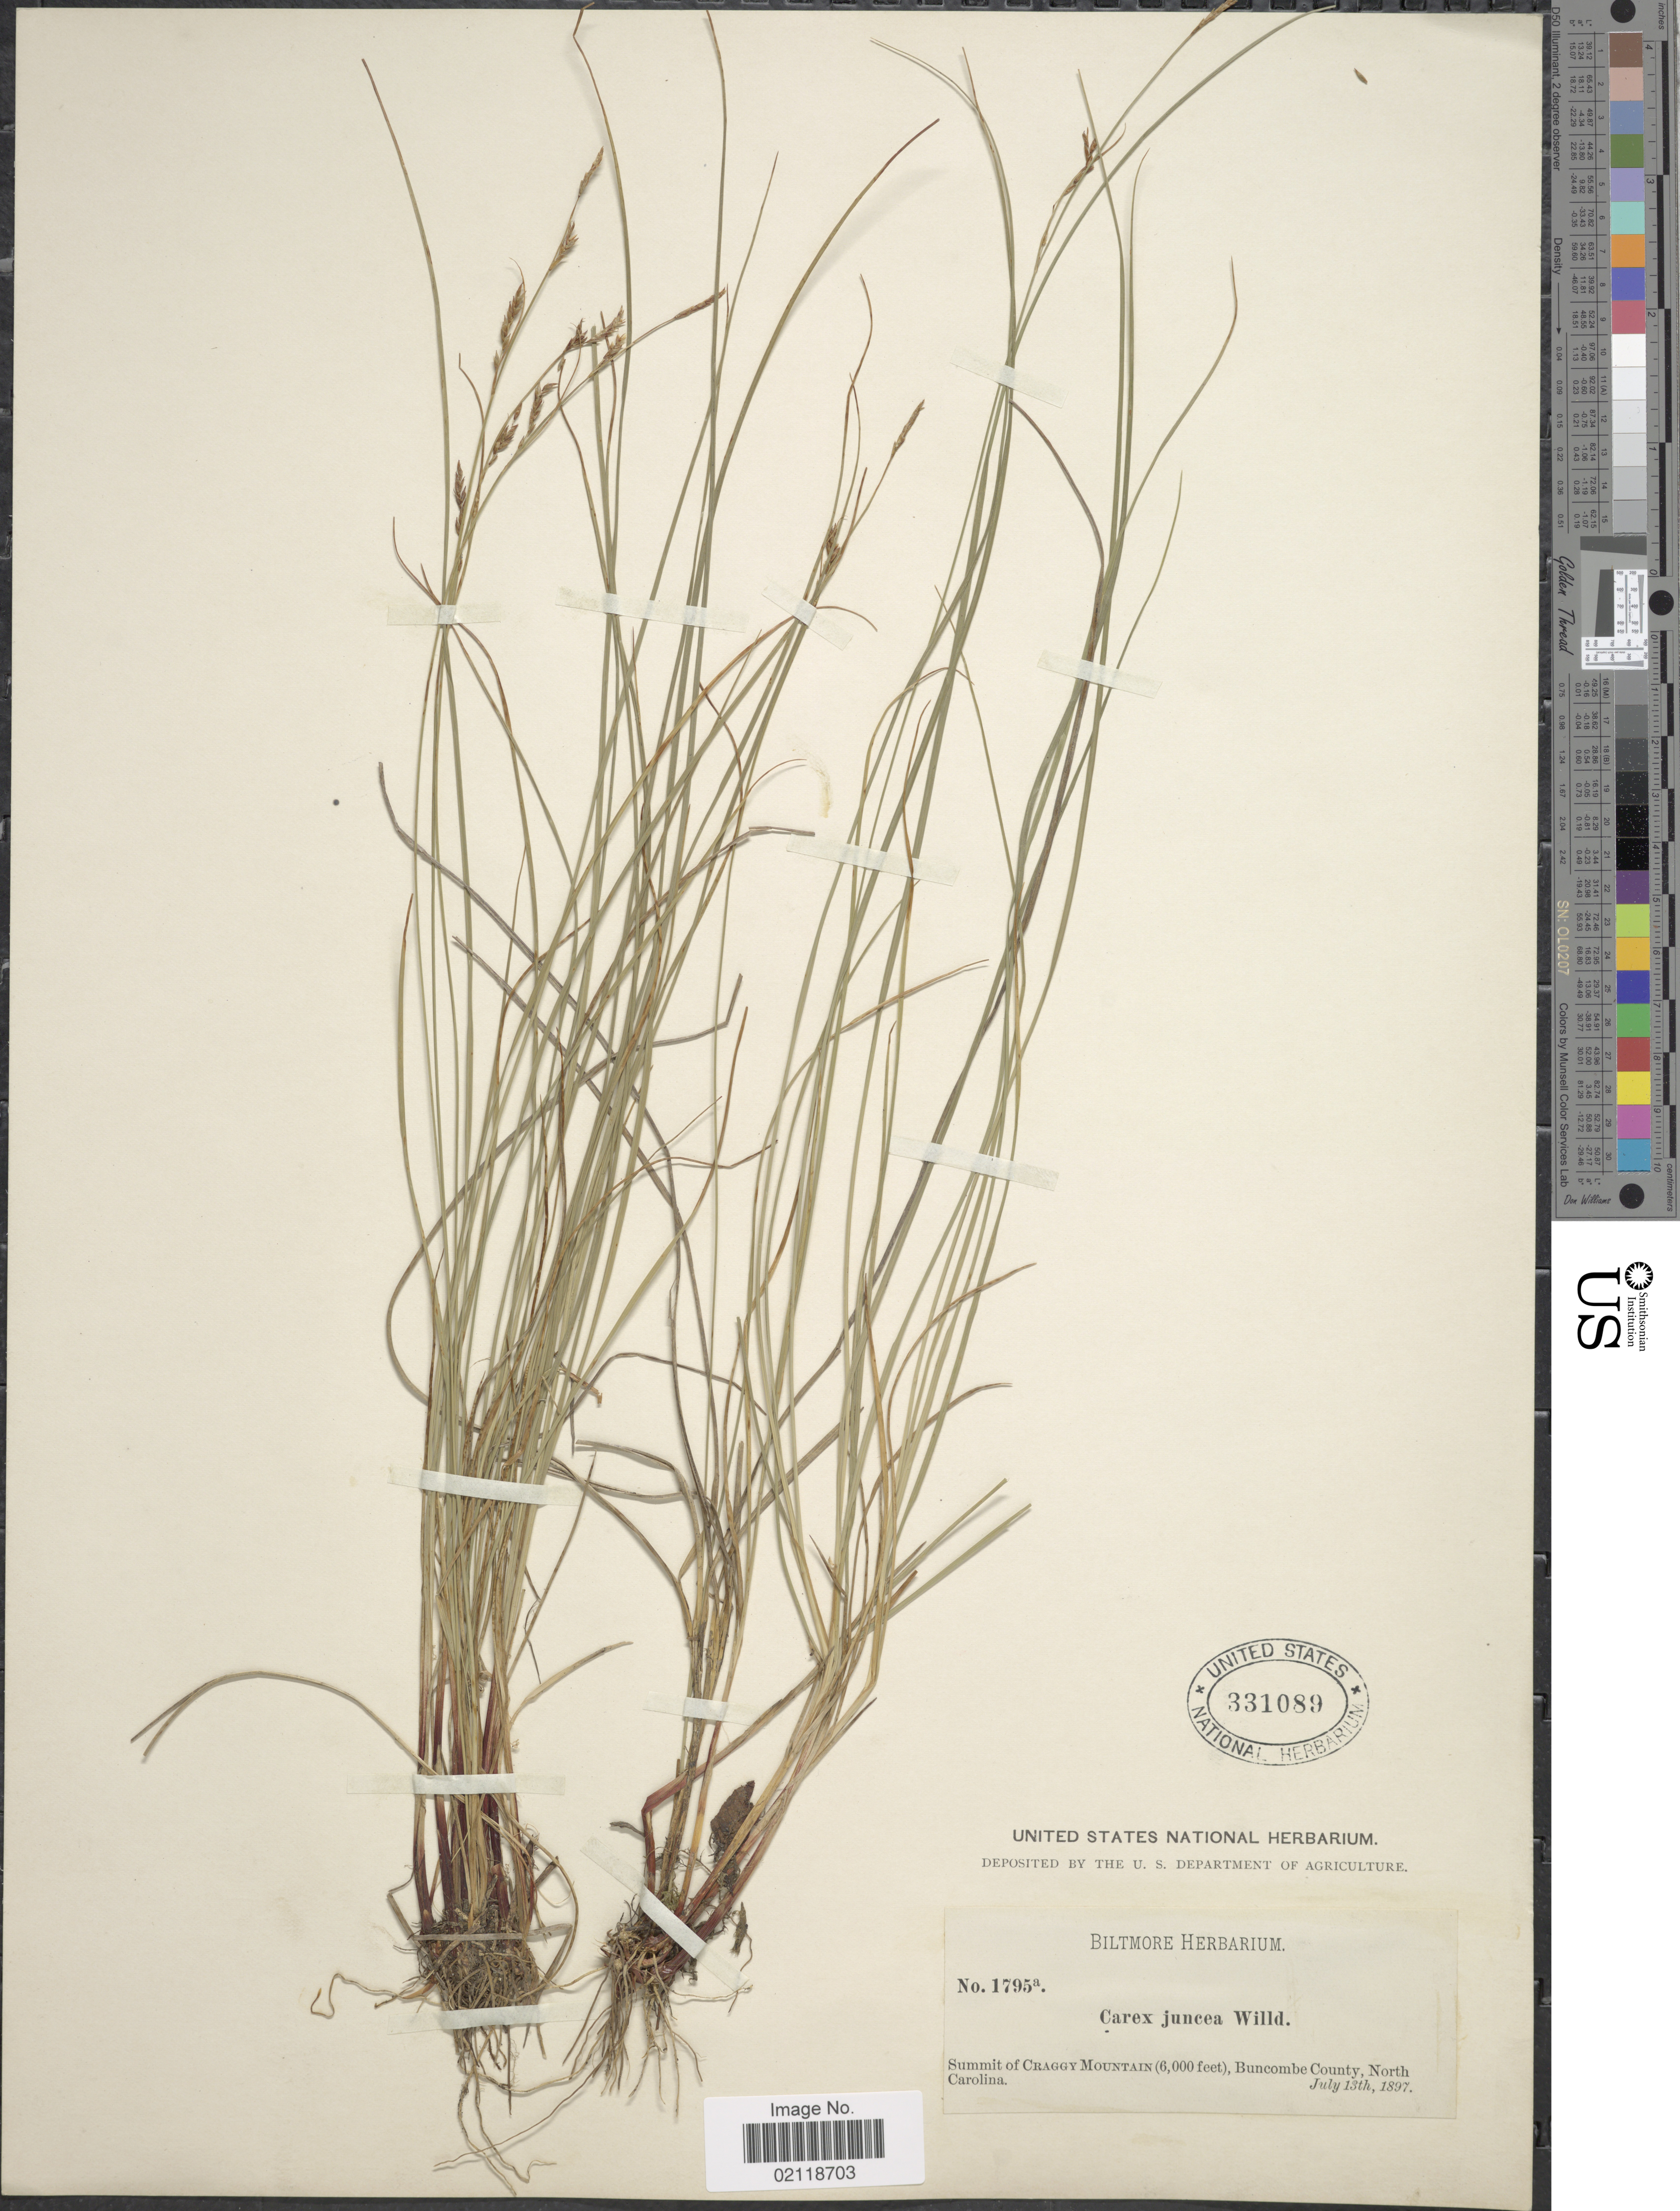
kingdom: Plantae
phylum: Tracheophyta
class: Liliopsida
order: Poales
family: Cyperaceae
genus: Carex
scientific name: Carex misera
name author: Buckley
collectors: ex herb. Biltmore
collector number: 1795a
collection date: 1897-07-13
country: United States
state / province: North Carolina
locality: Summit of Craggy Mountain, Buncombe County.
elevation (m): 1829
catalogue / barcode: US 331089